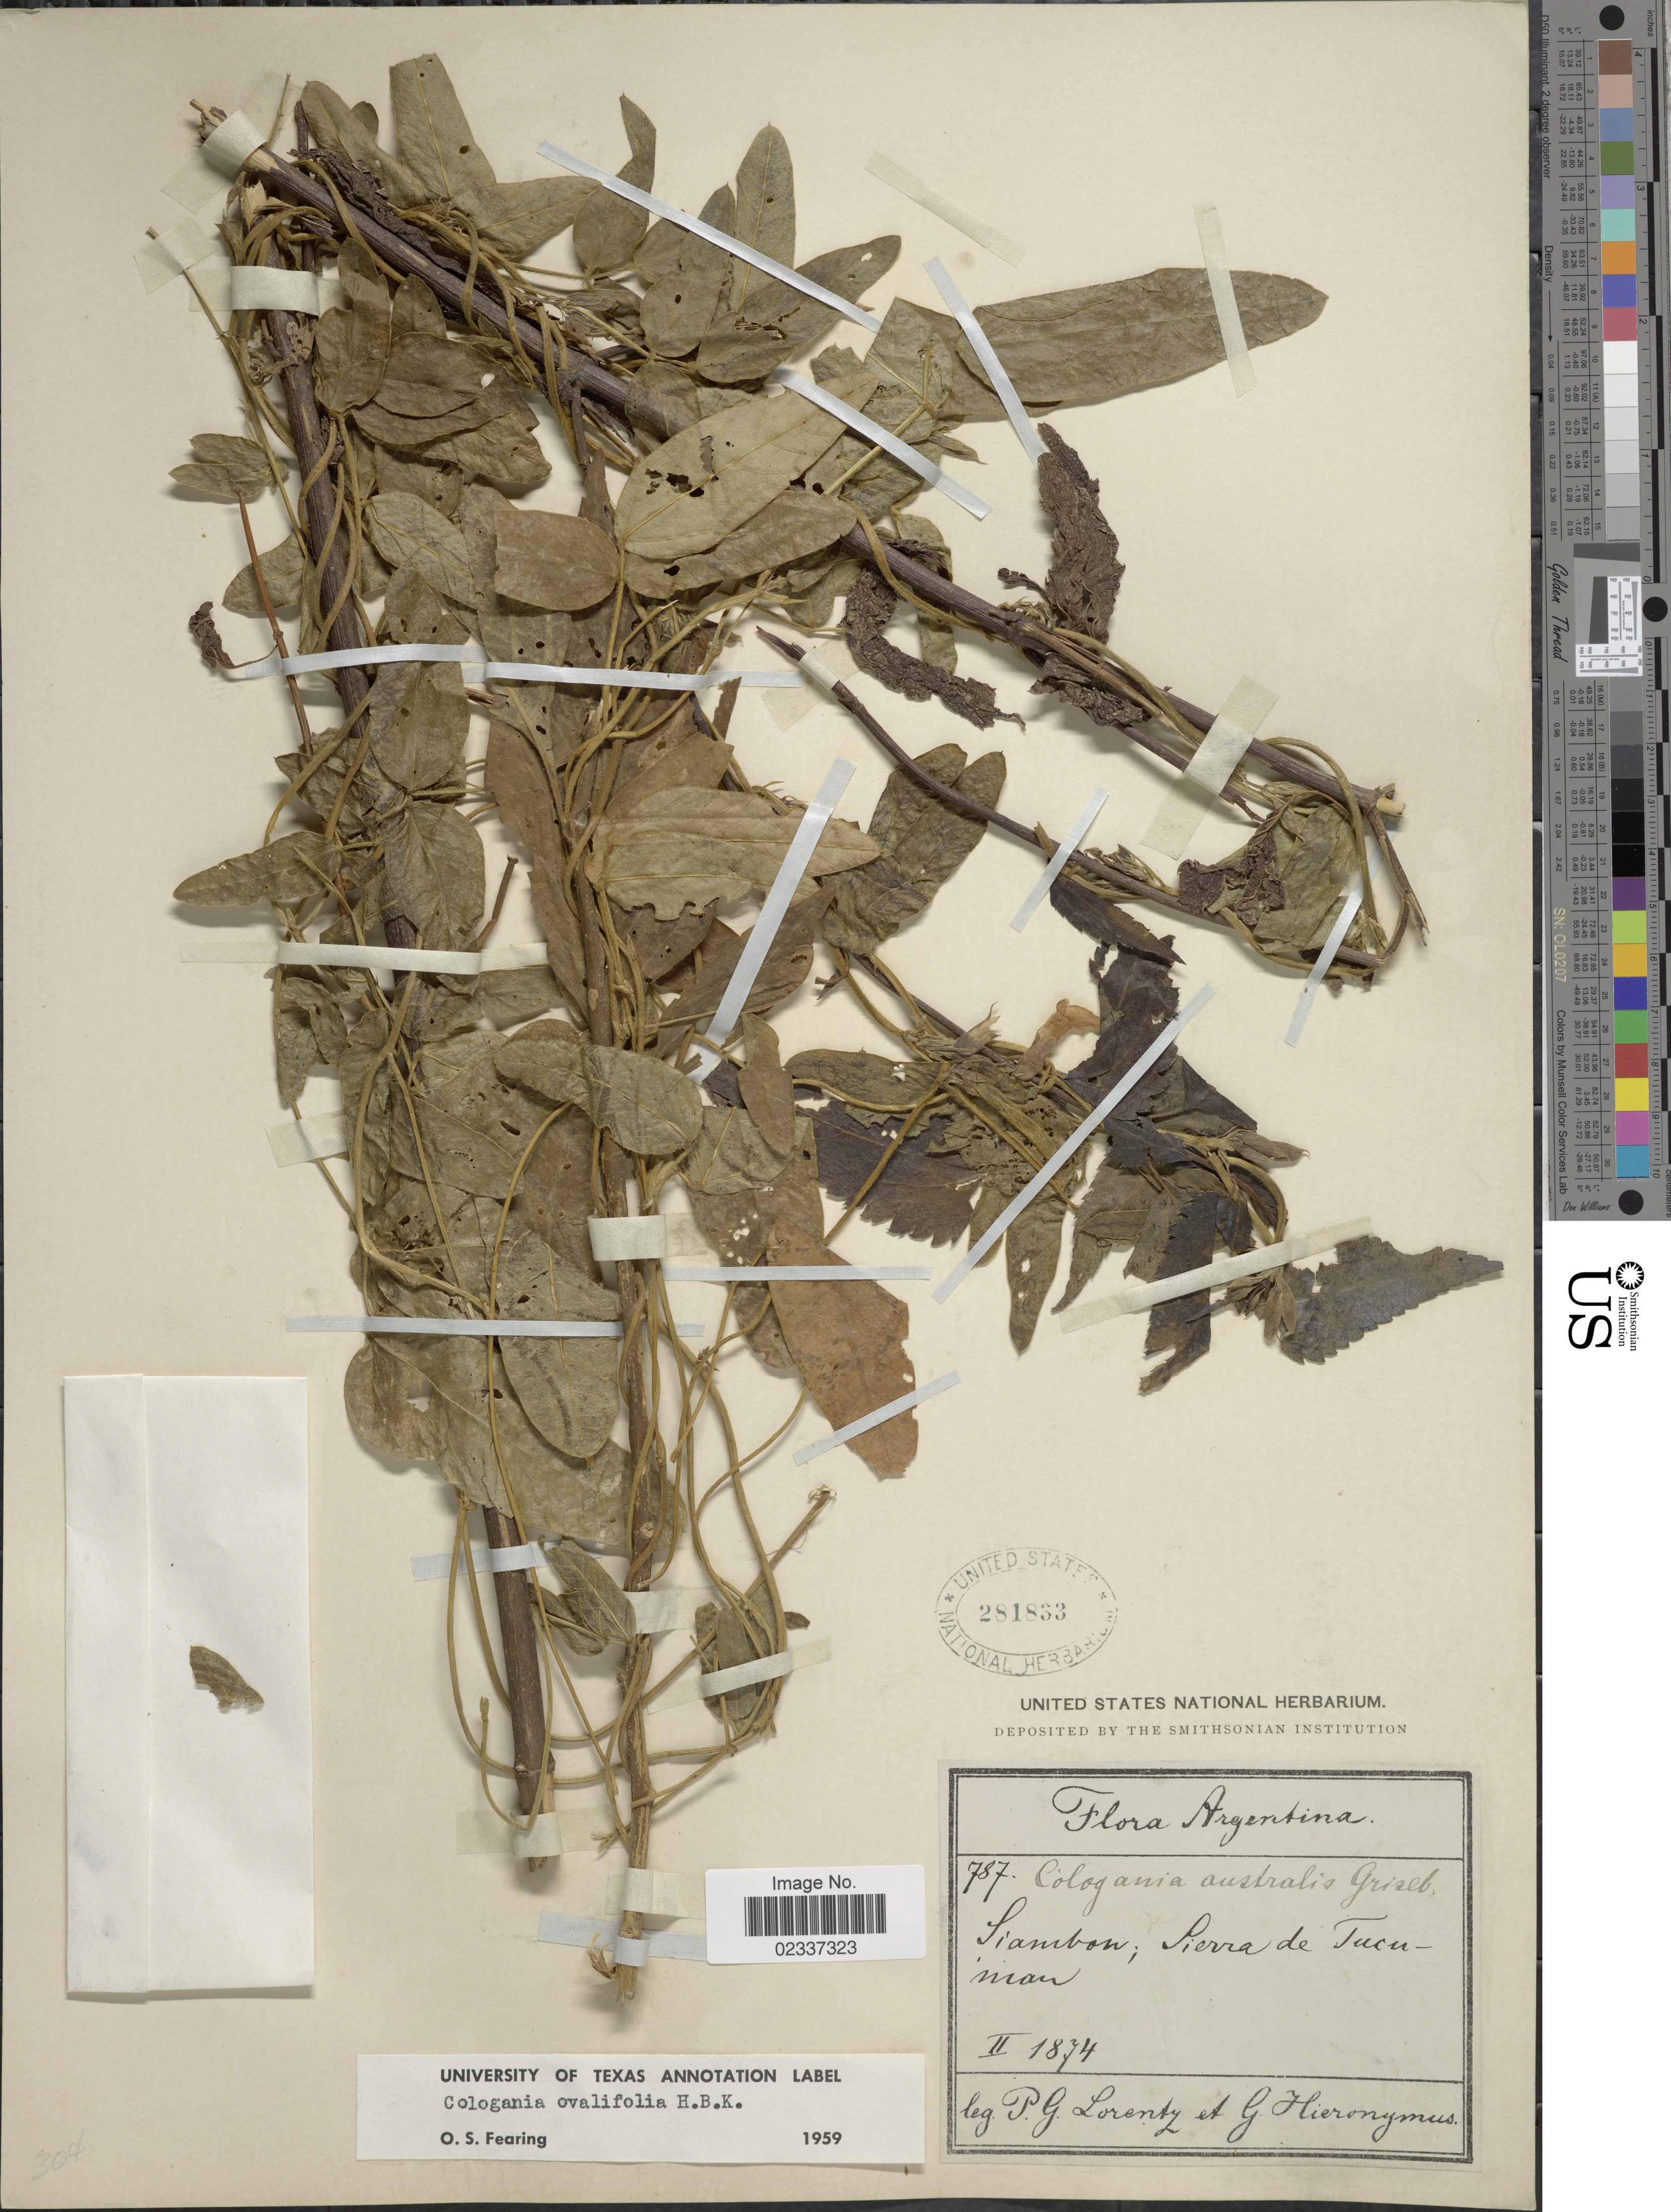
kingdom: Plantae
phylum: Tracheophyta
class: Magnoliopsida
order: Fabales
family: Fabaceae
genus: Cologania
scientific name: Cologania broussonetii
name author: (Balb.) DC.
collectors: P. G. Lorentz & G. H. Hieronymus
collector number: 787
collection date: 1874-02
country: Argentina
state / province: Tucuman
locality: Siambon, Sierra de Tucuman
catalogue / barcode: US 281833